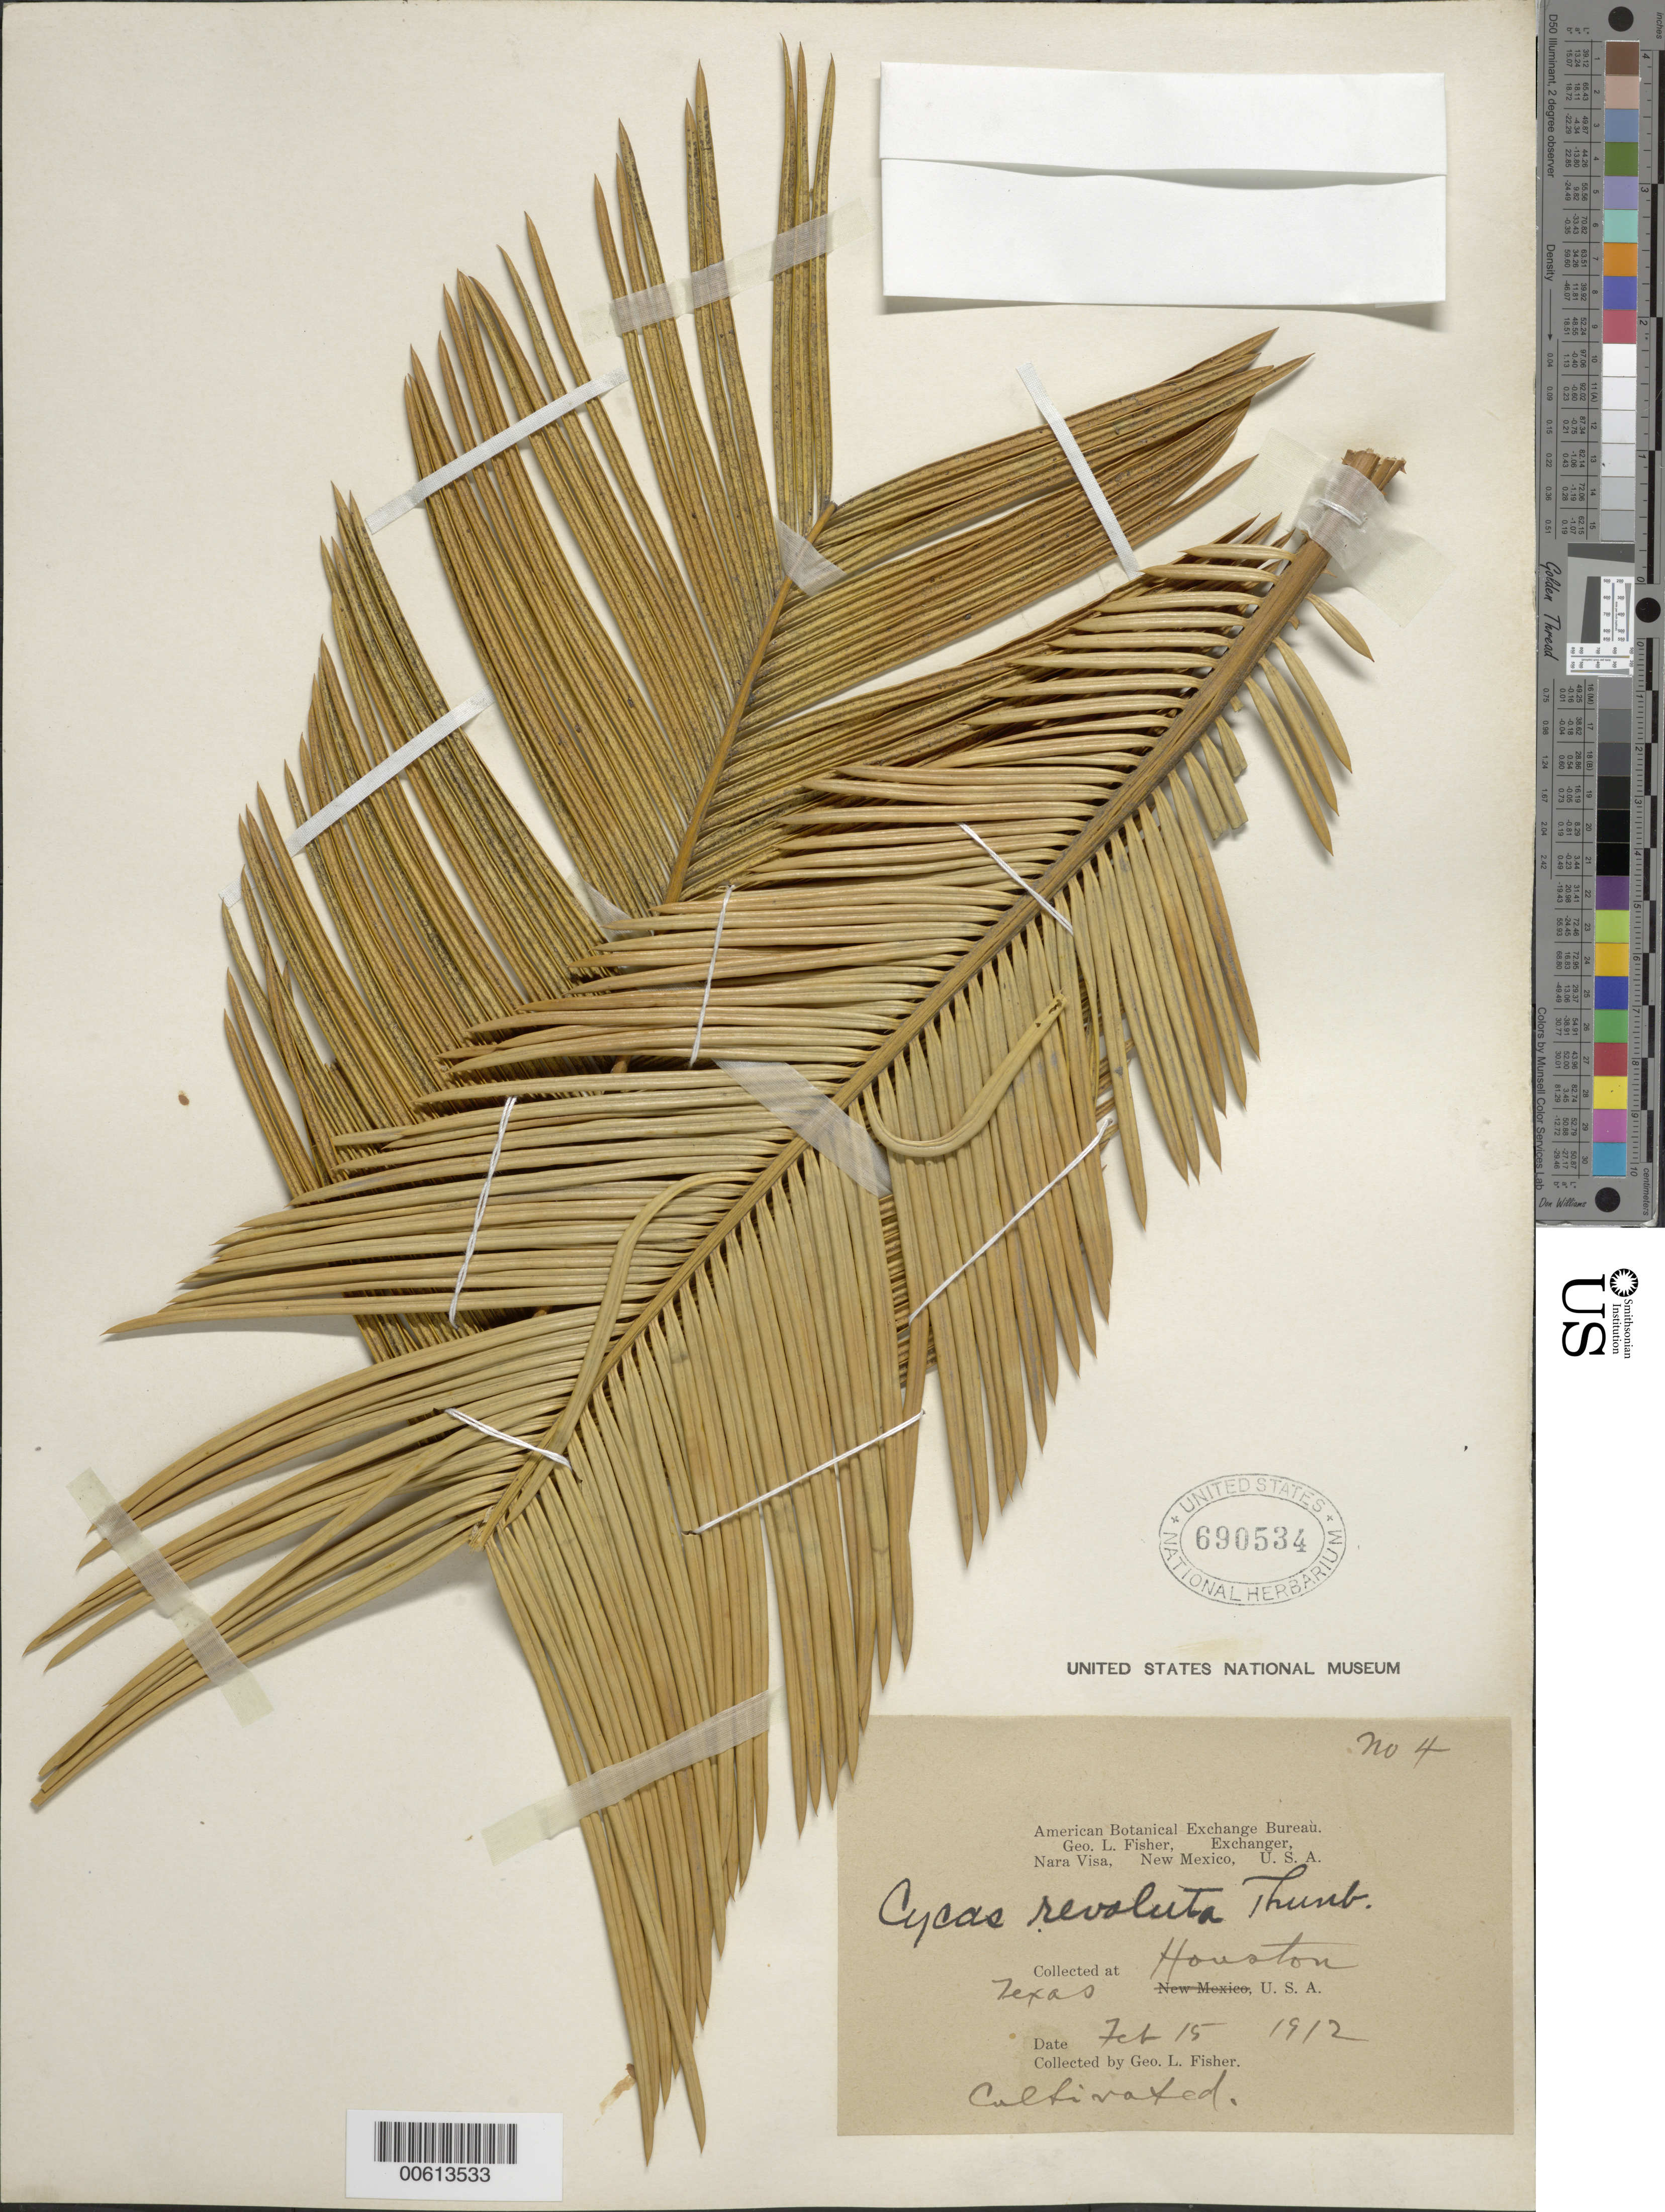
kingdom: Plantae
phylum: Tracheophyta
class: Cycadopsida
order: Cycadales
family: Cycadaceae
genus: Cycas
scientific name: Cycas revoluta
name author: Thunb.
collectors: G. L. Fisher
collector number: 4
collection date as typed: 15 Feb 1912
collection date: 1912-02-15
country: United States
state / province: Texas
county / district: Harris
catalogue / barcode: US 690534